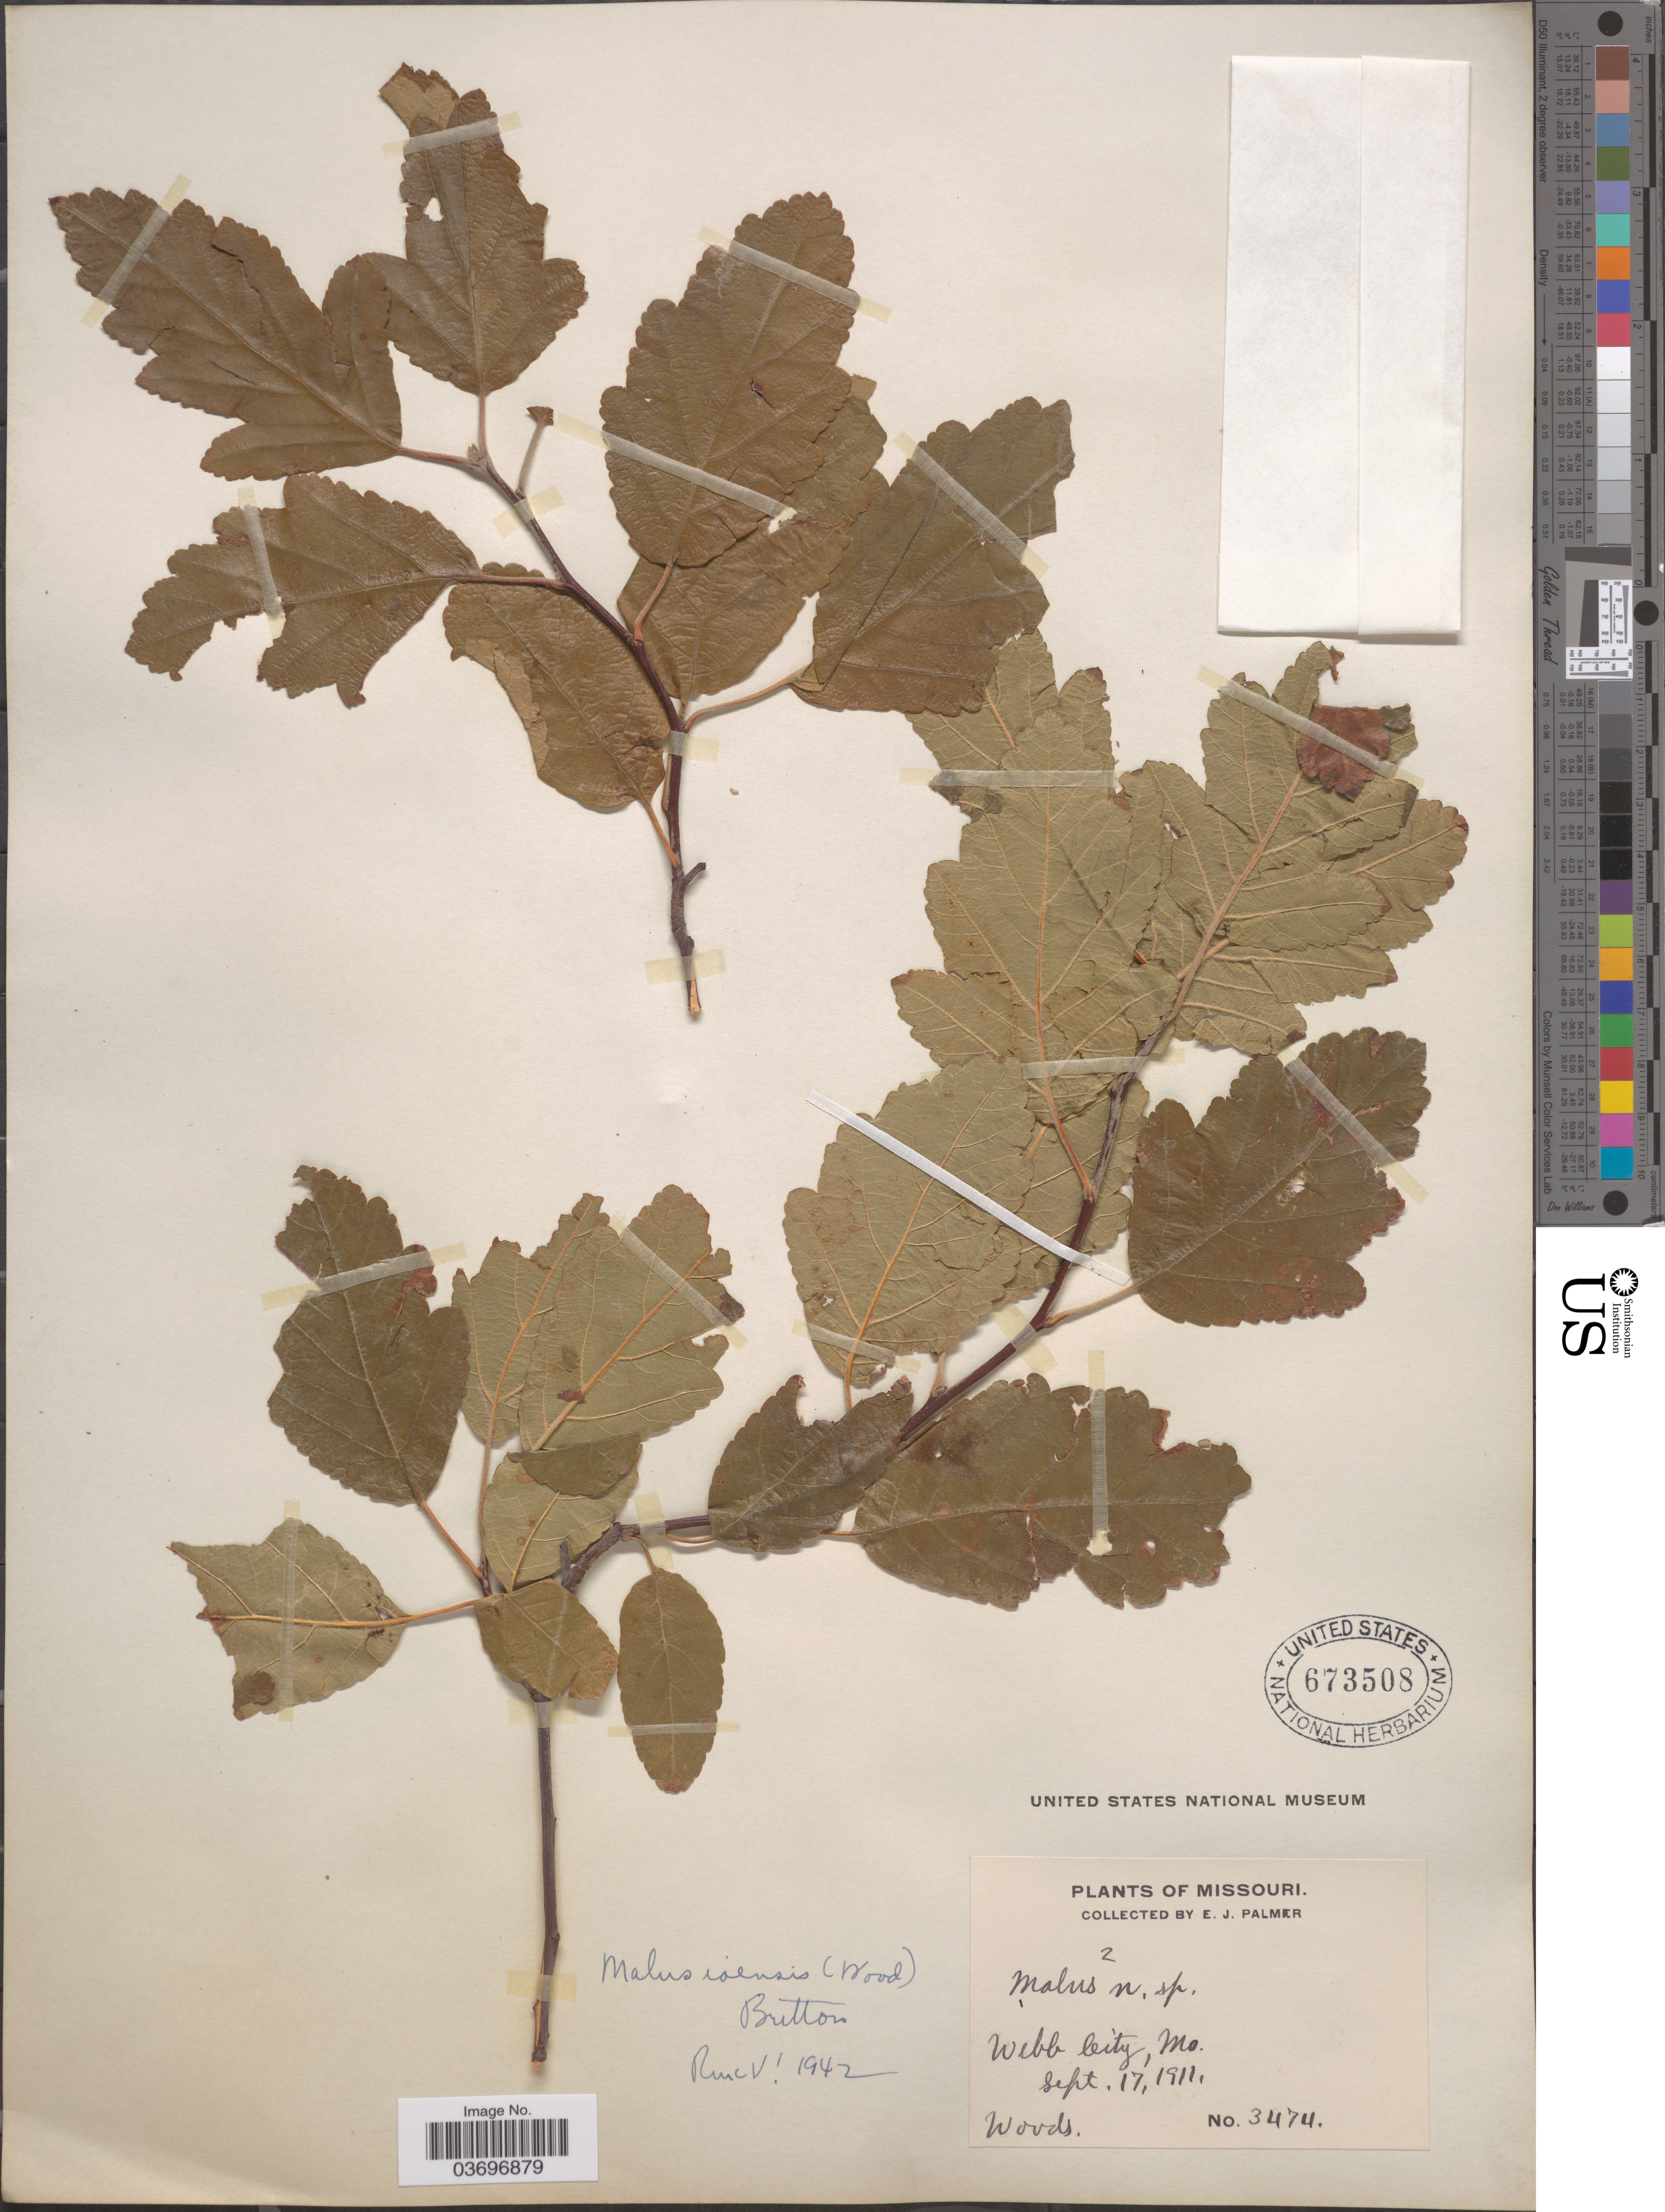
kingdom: Plantae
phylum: Tracheophyta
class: Magnoliopsida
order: Rosales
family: Rosaceae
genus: Malus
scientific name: Malus ioensis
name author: (Alph. Wood) Britton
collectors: E. J. Palmer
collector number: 3474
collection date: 1911-09-17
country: United States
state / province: Missouri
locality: Webb City.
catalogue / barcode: US 673508